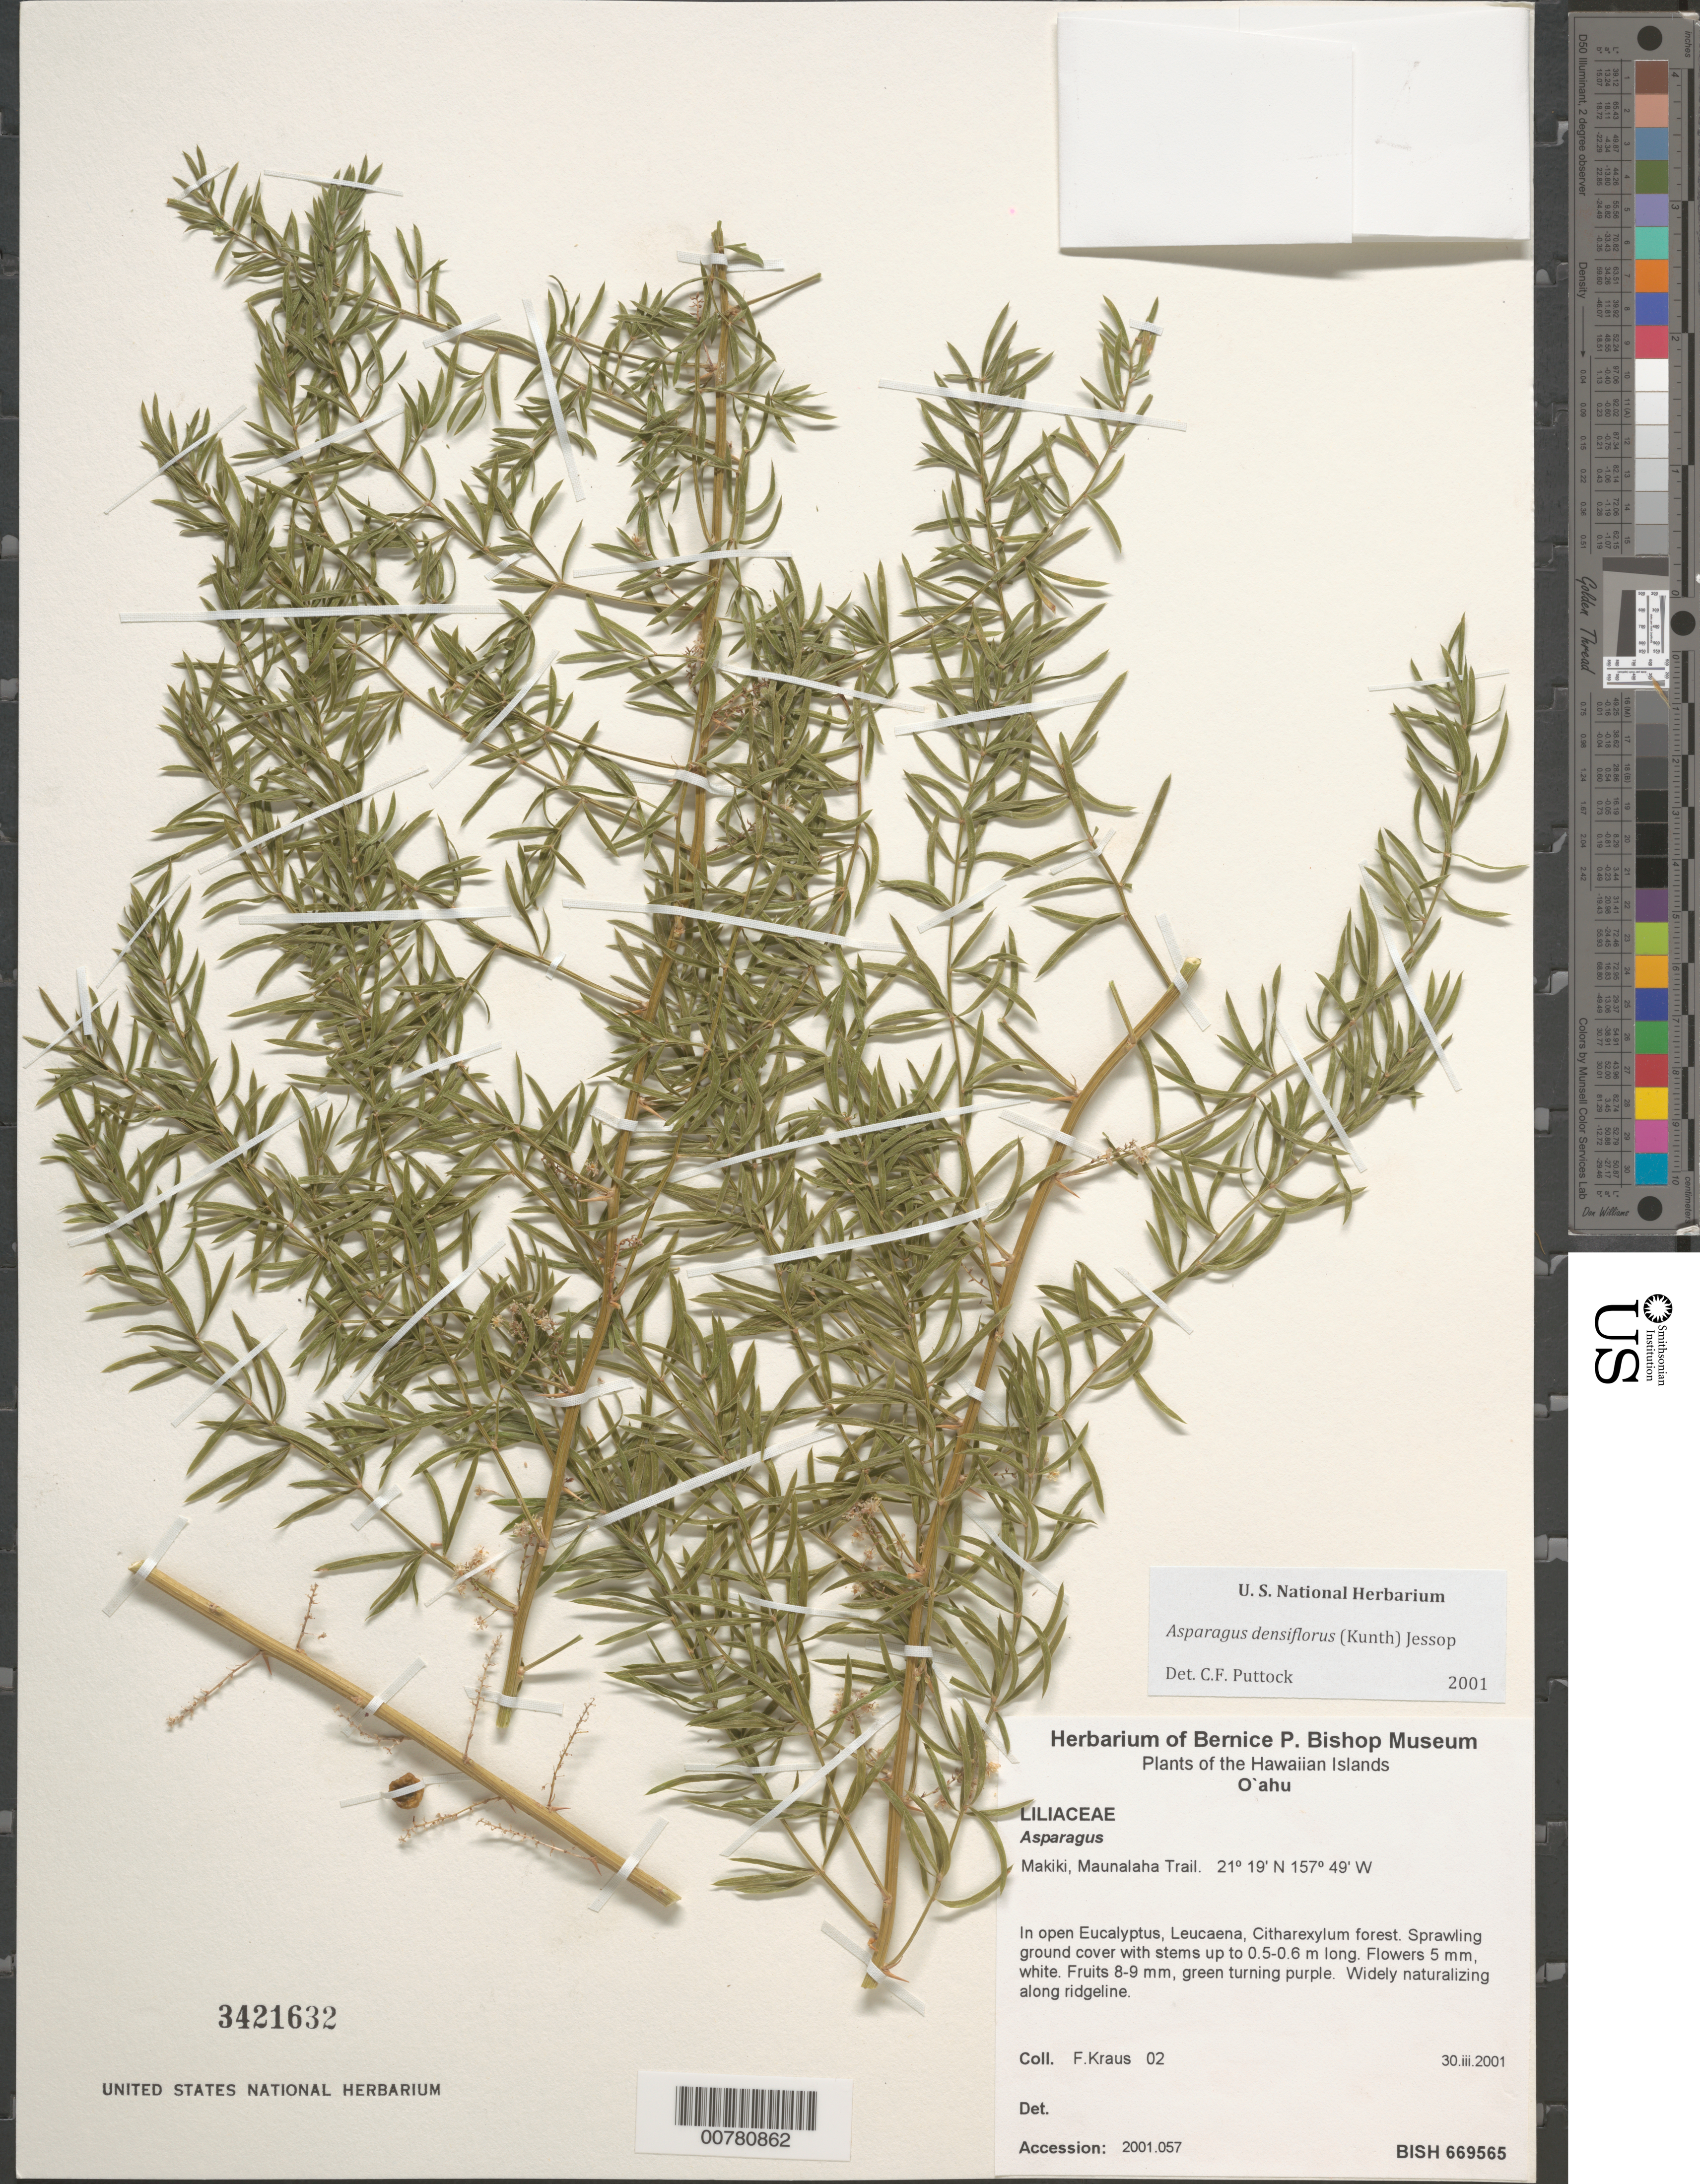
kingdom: Plantae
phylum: Tracheophyta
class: Liliopsida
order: Asparagales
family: Asparagaceae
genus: Asparagus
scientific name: Asparagus aethiopicus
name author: L.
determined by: Wagner, W. L., (BOT), Smithsonian Institution - National Museum of Natural History (UNITED STATES)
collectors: F. Kraus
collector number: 02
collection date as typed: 30 Mar 2001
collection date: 2001-03-30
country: United States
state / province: Hawaii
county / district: Honolulu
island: Oahu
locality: Makiki, Maunalaha Trail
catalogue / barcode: US 3421632